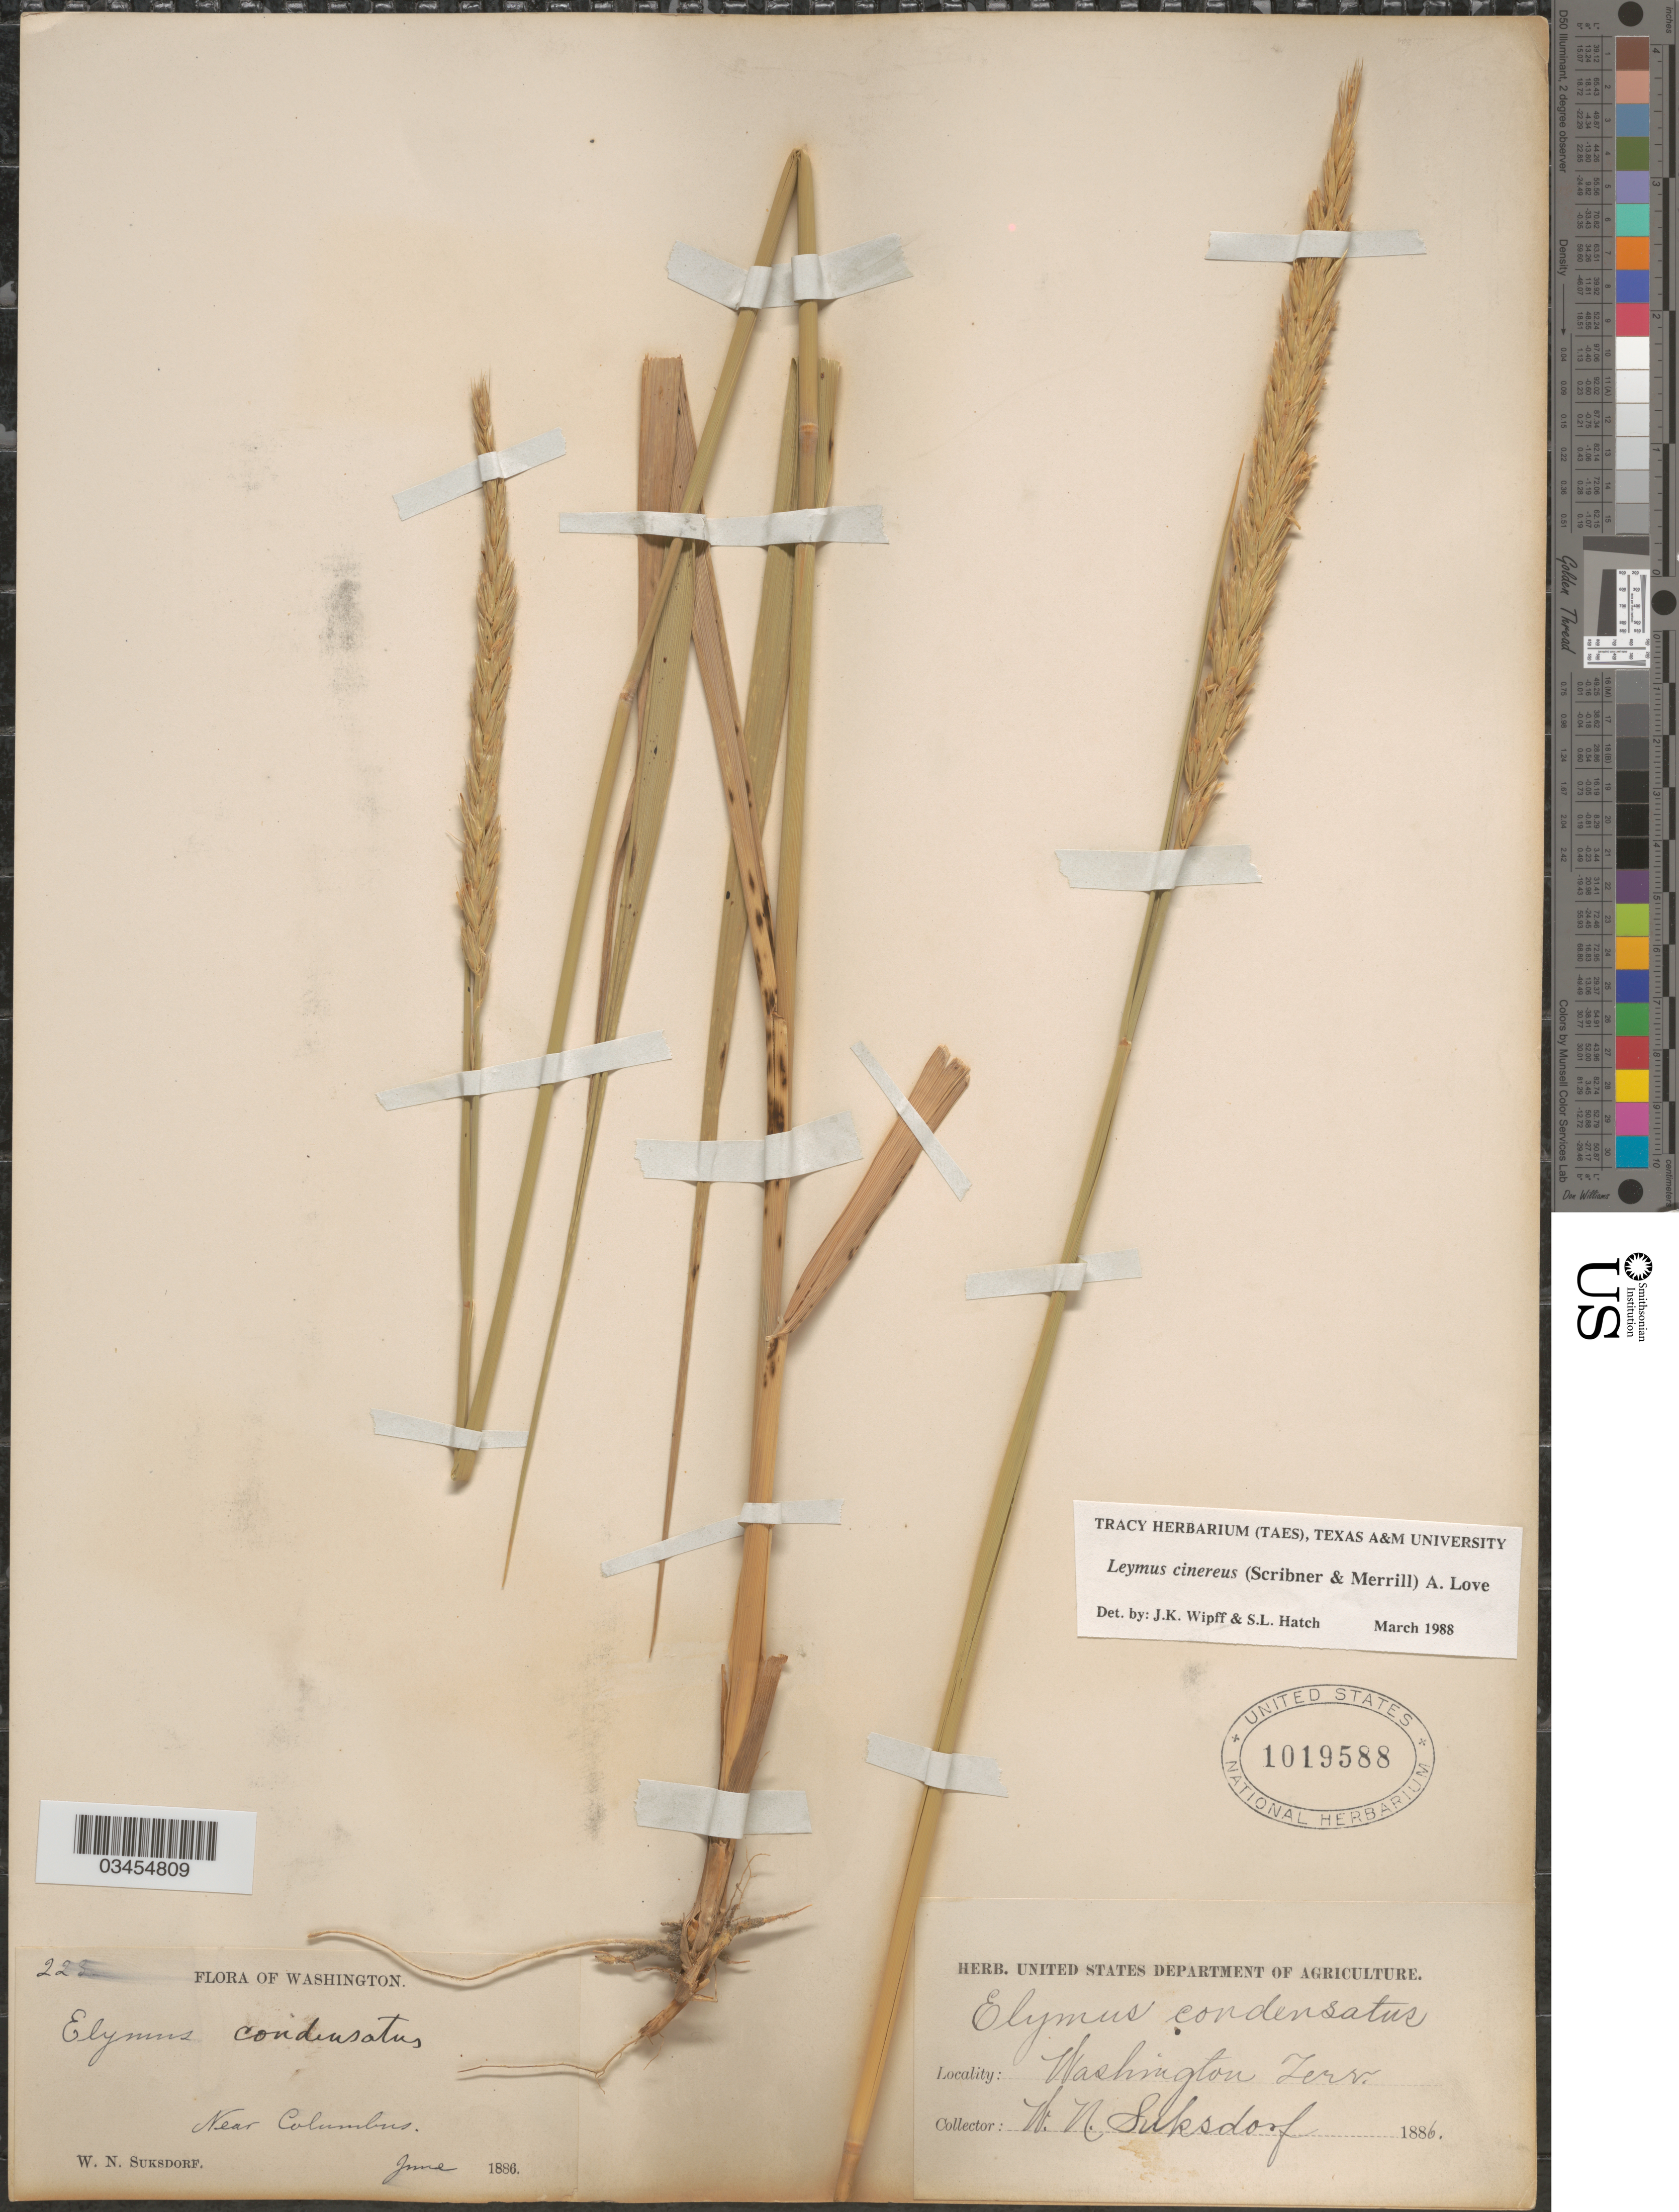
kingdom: Plantae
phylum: Tracheophyta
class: Liliopsida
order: Poales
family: Poaceae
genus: Leymus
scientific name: Leymus cinereus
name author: (Scribn. & Merr.) Á. Löve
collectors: W. N. Suksdorf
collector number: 223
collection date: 1886-06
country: United States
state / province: Washington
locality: Washington Terr. Near Columbia.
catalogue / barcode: US 1019588